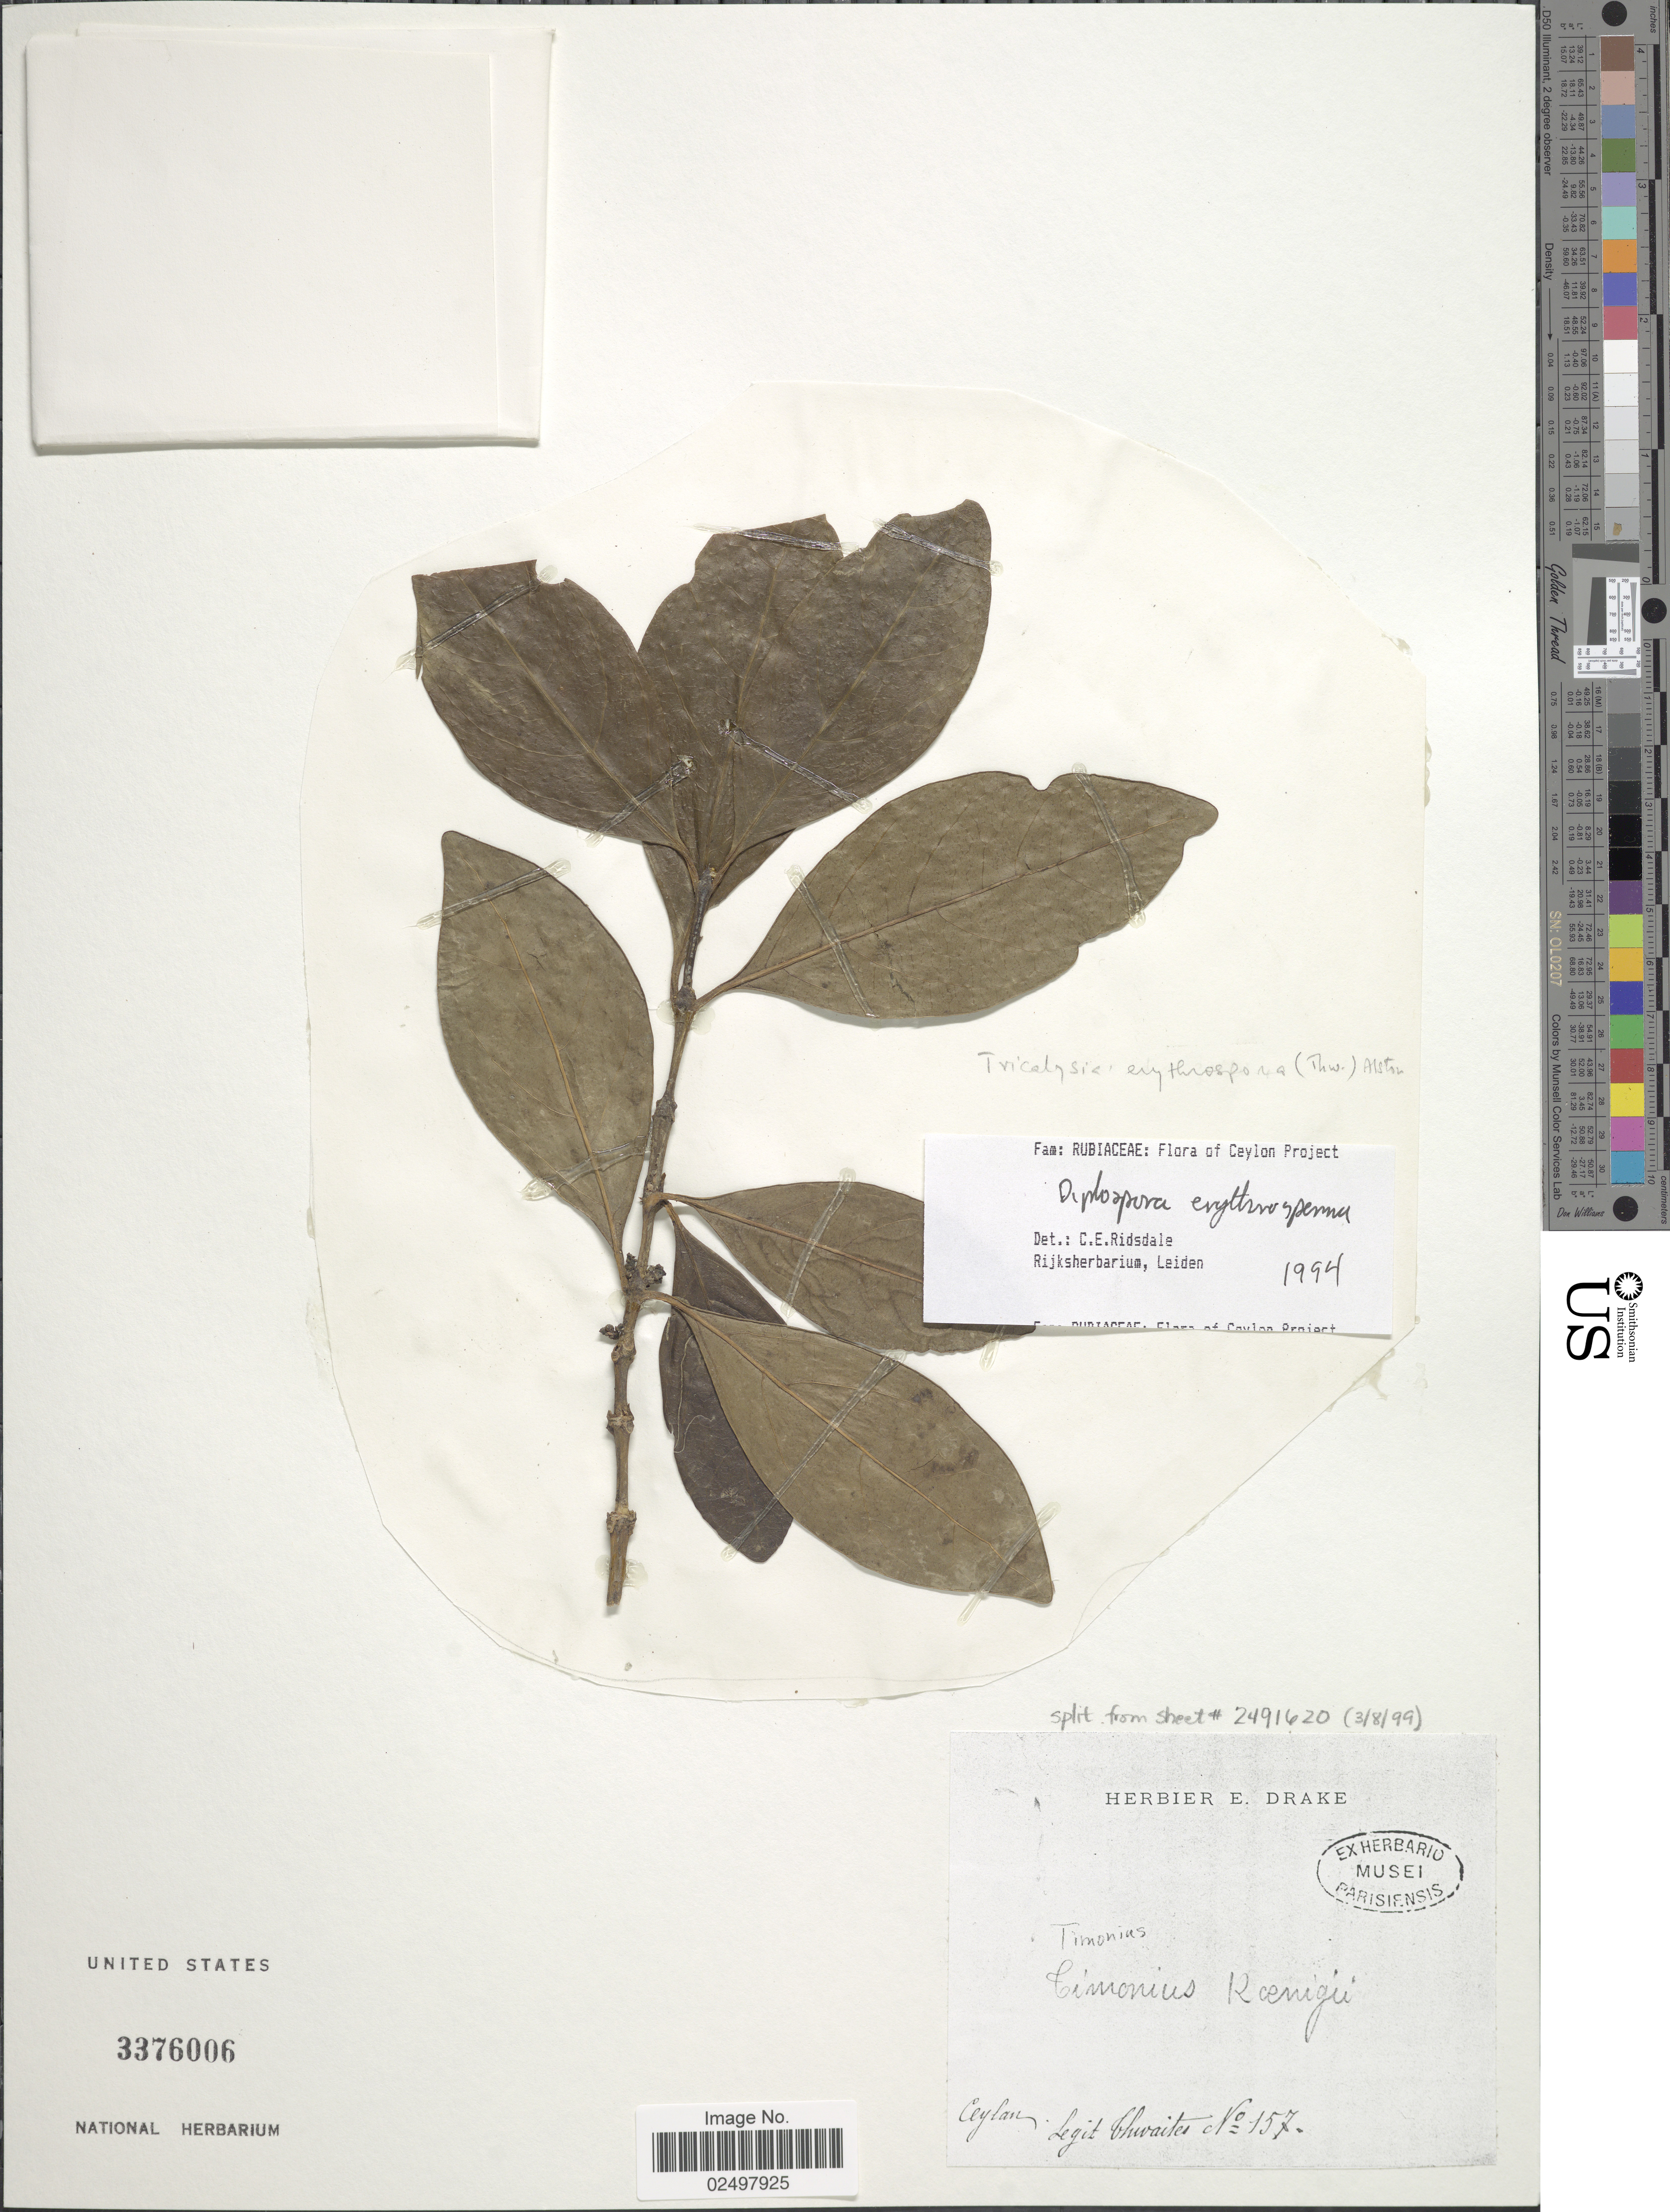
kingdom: Plantae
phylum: Tracheophyta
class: Magnoliopsida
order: Gentianales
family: Rubiaceae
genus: Diplospora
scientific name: Diplospora erythrospora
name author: Hook. f.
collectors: Thwaites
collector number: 157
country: Sri Lanka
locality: Ceylon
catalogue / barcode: US 3376006